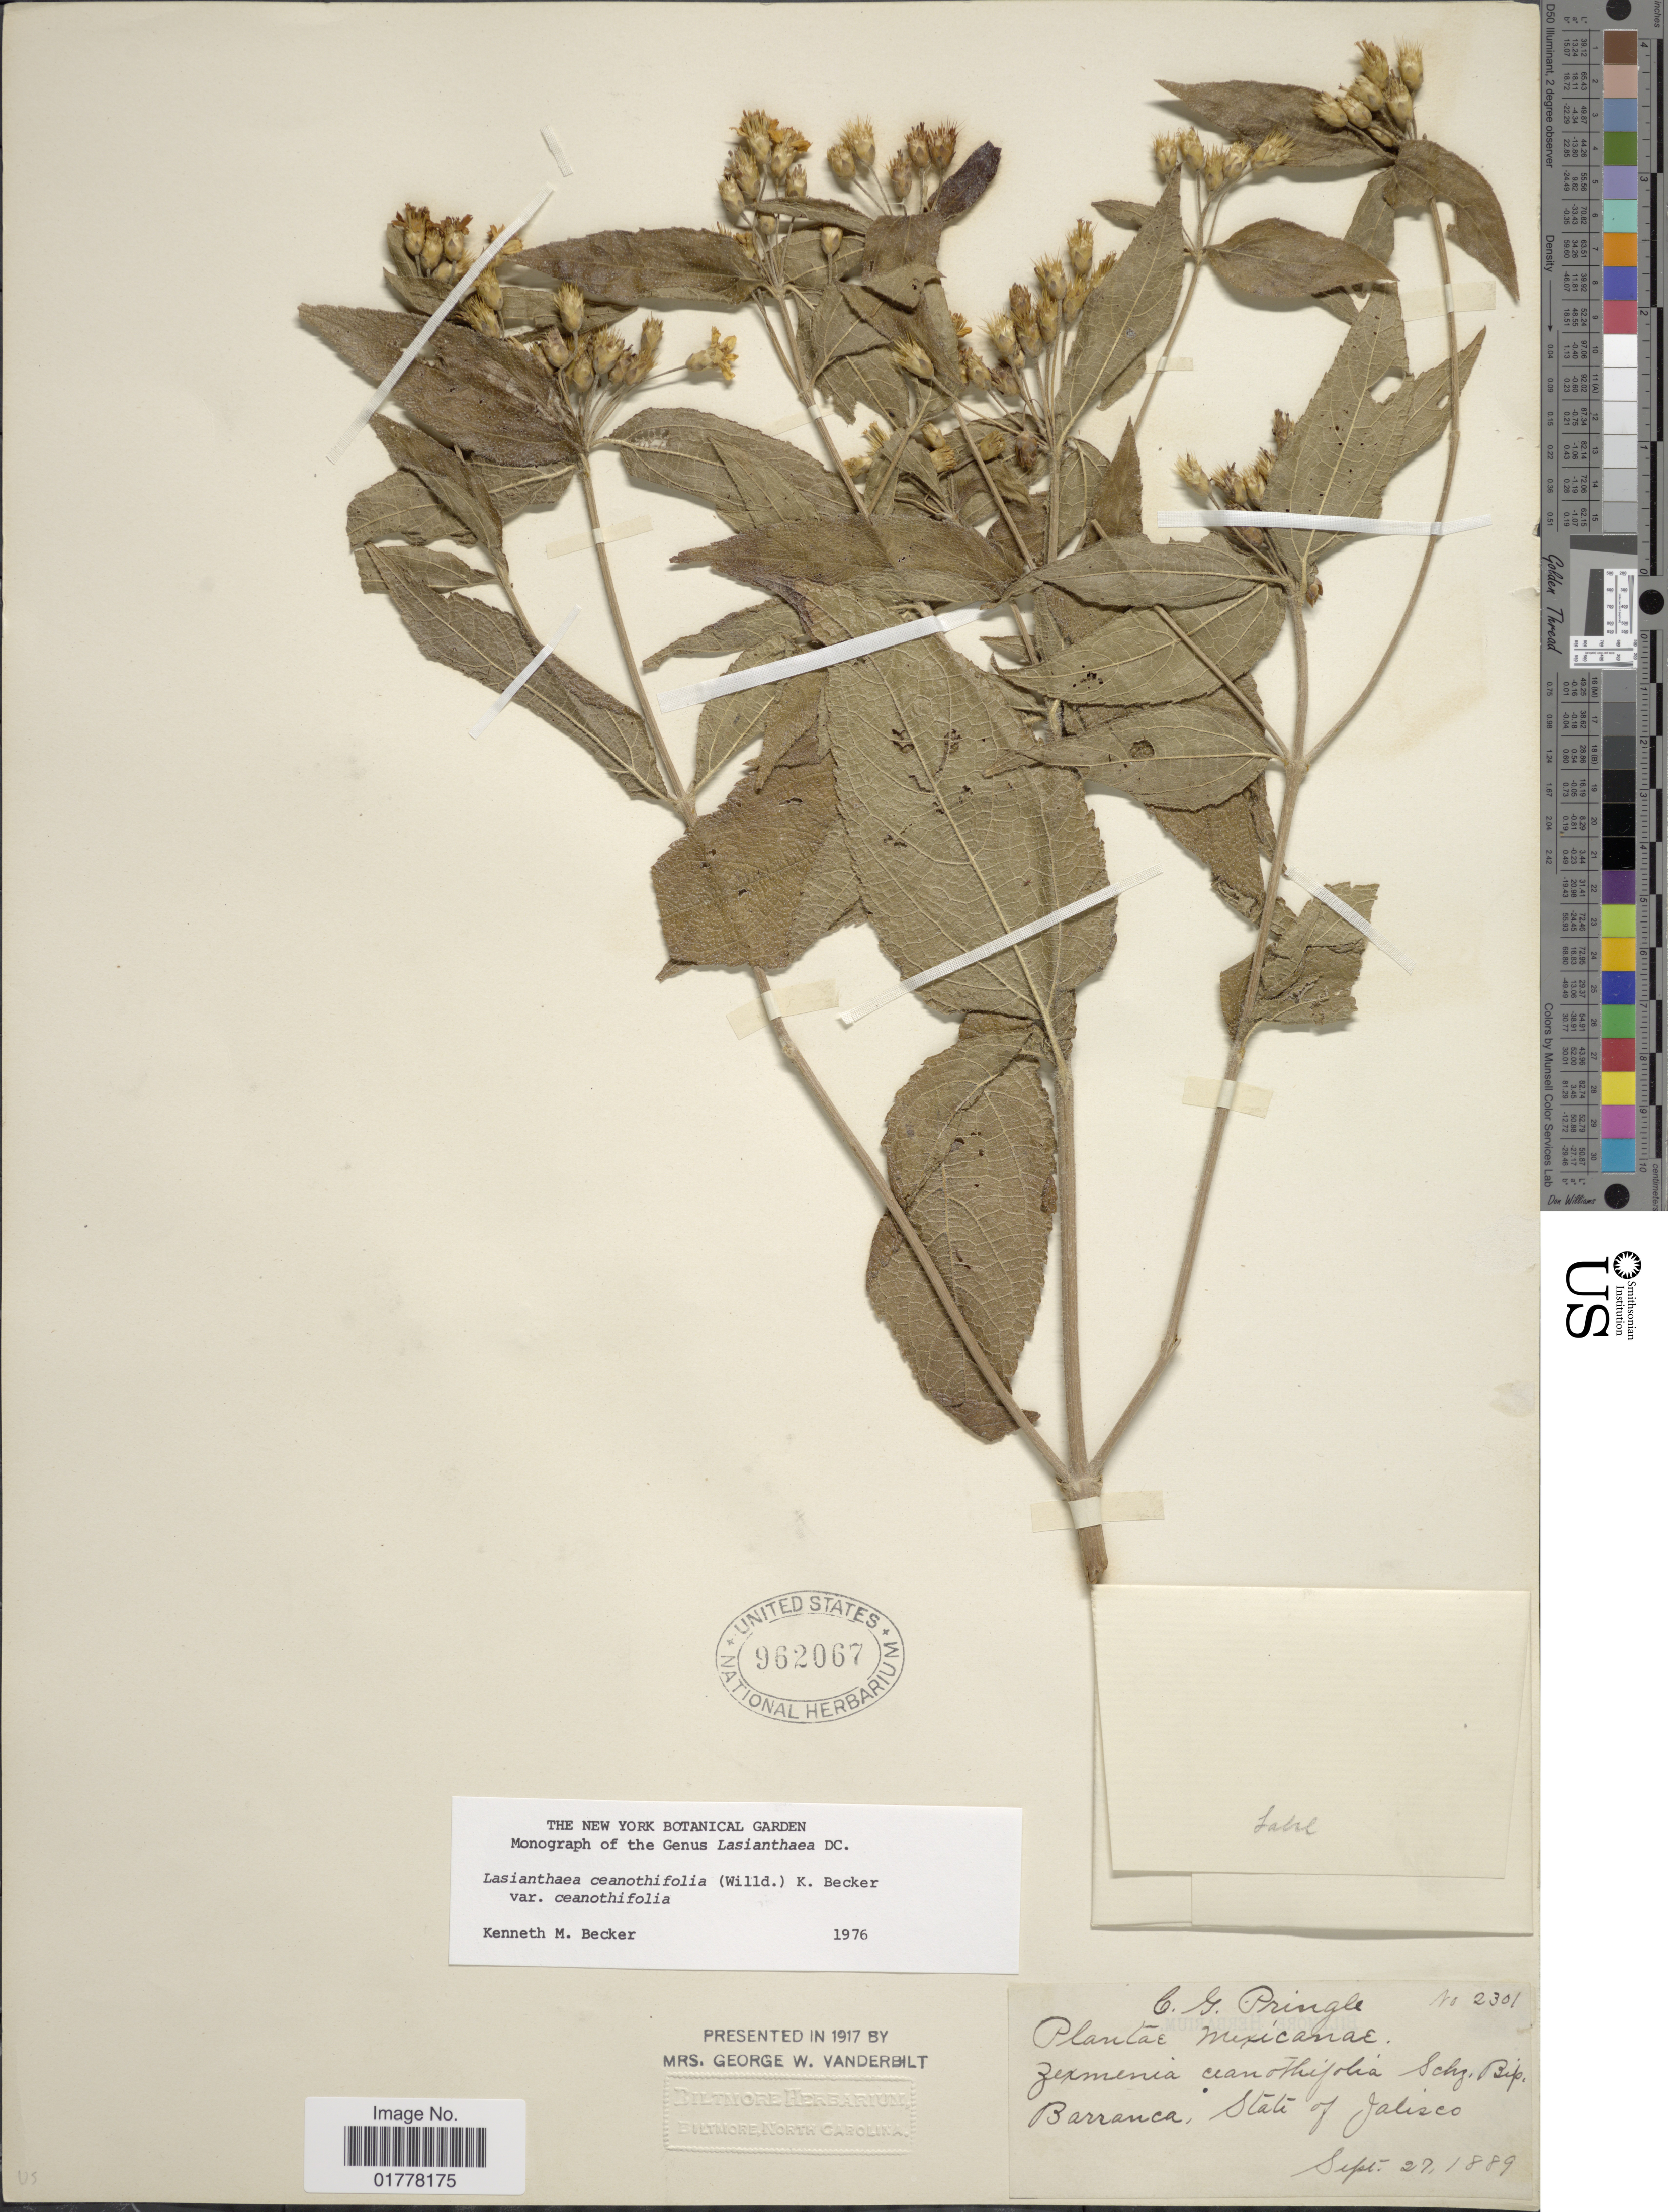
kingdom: Plantae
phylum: Tracheophyta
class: Magnoliopsida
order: Asterales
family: Asteraceae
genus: Lasianthaea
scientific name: Lasianthaea ceanothifolia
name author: (Willd.) K.M. Becker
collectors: C. G. Pringle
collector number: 2301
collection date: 1889-09-27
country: Mexico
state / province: Jalisco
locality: Barranca, State of Jalisco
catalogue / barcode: US 962067